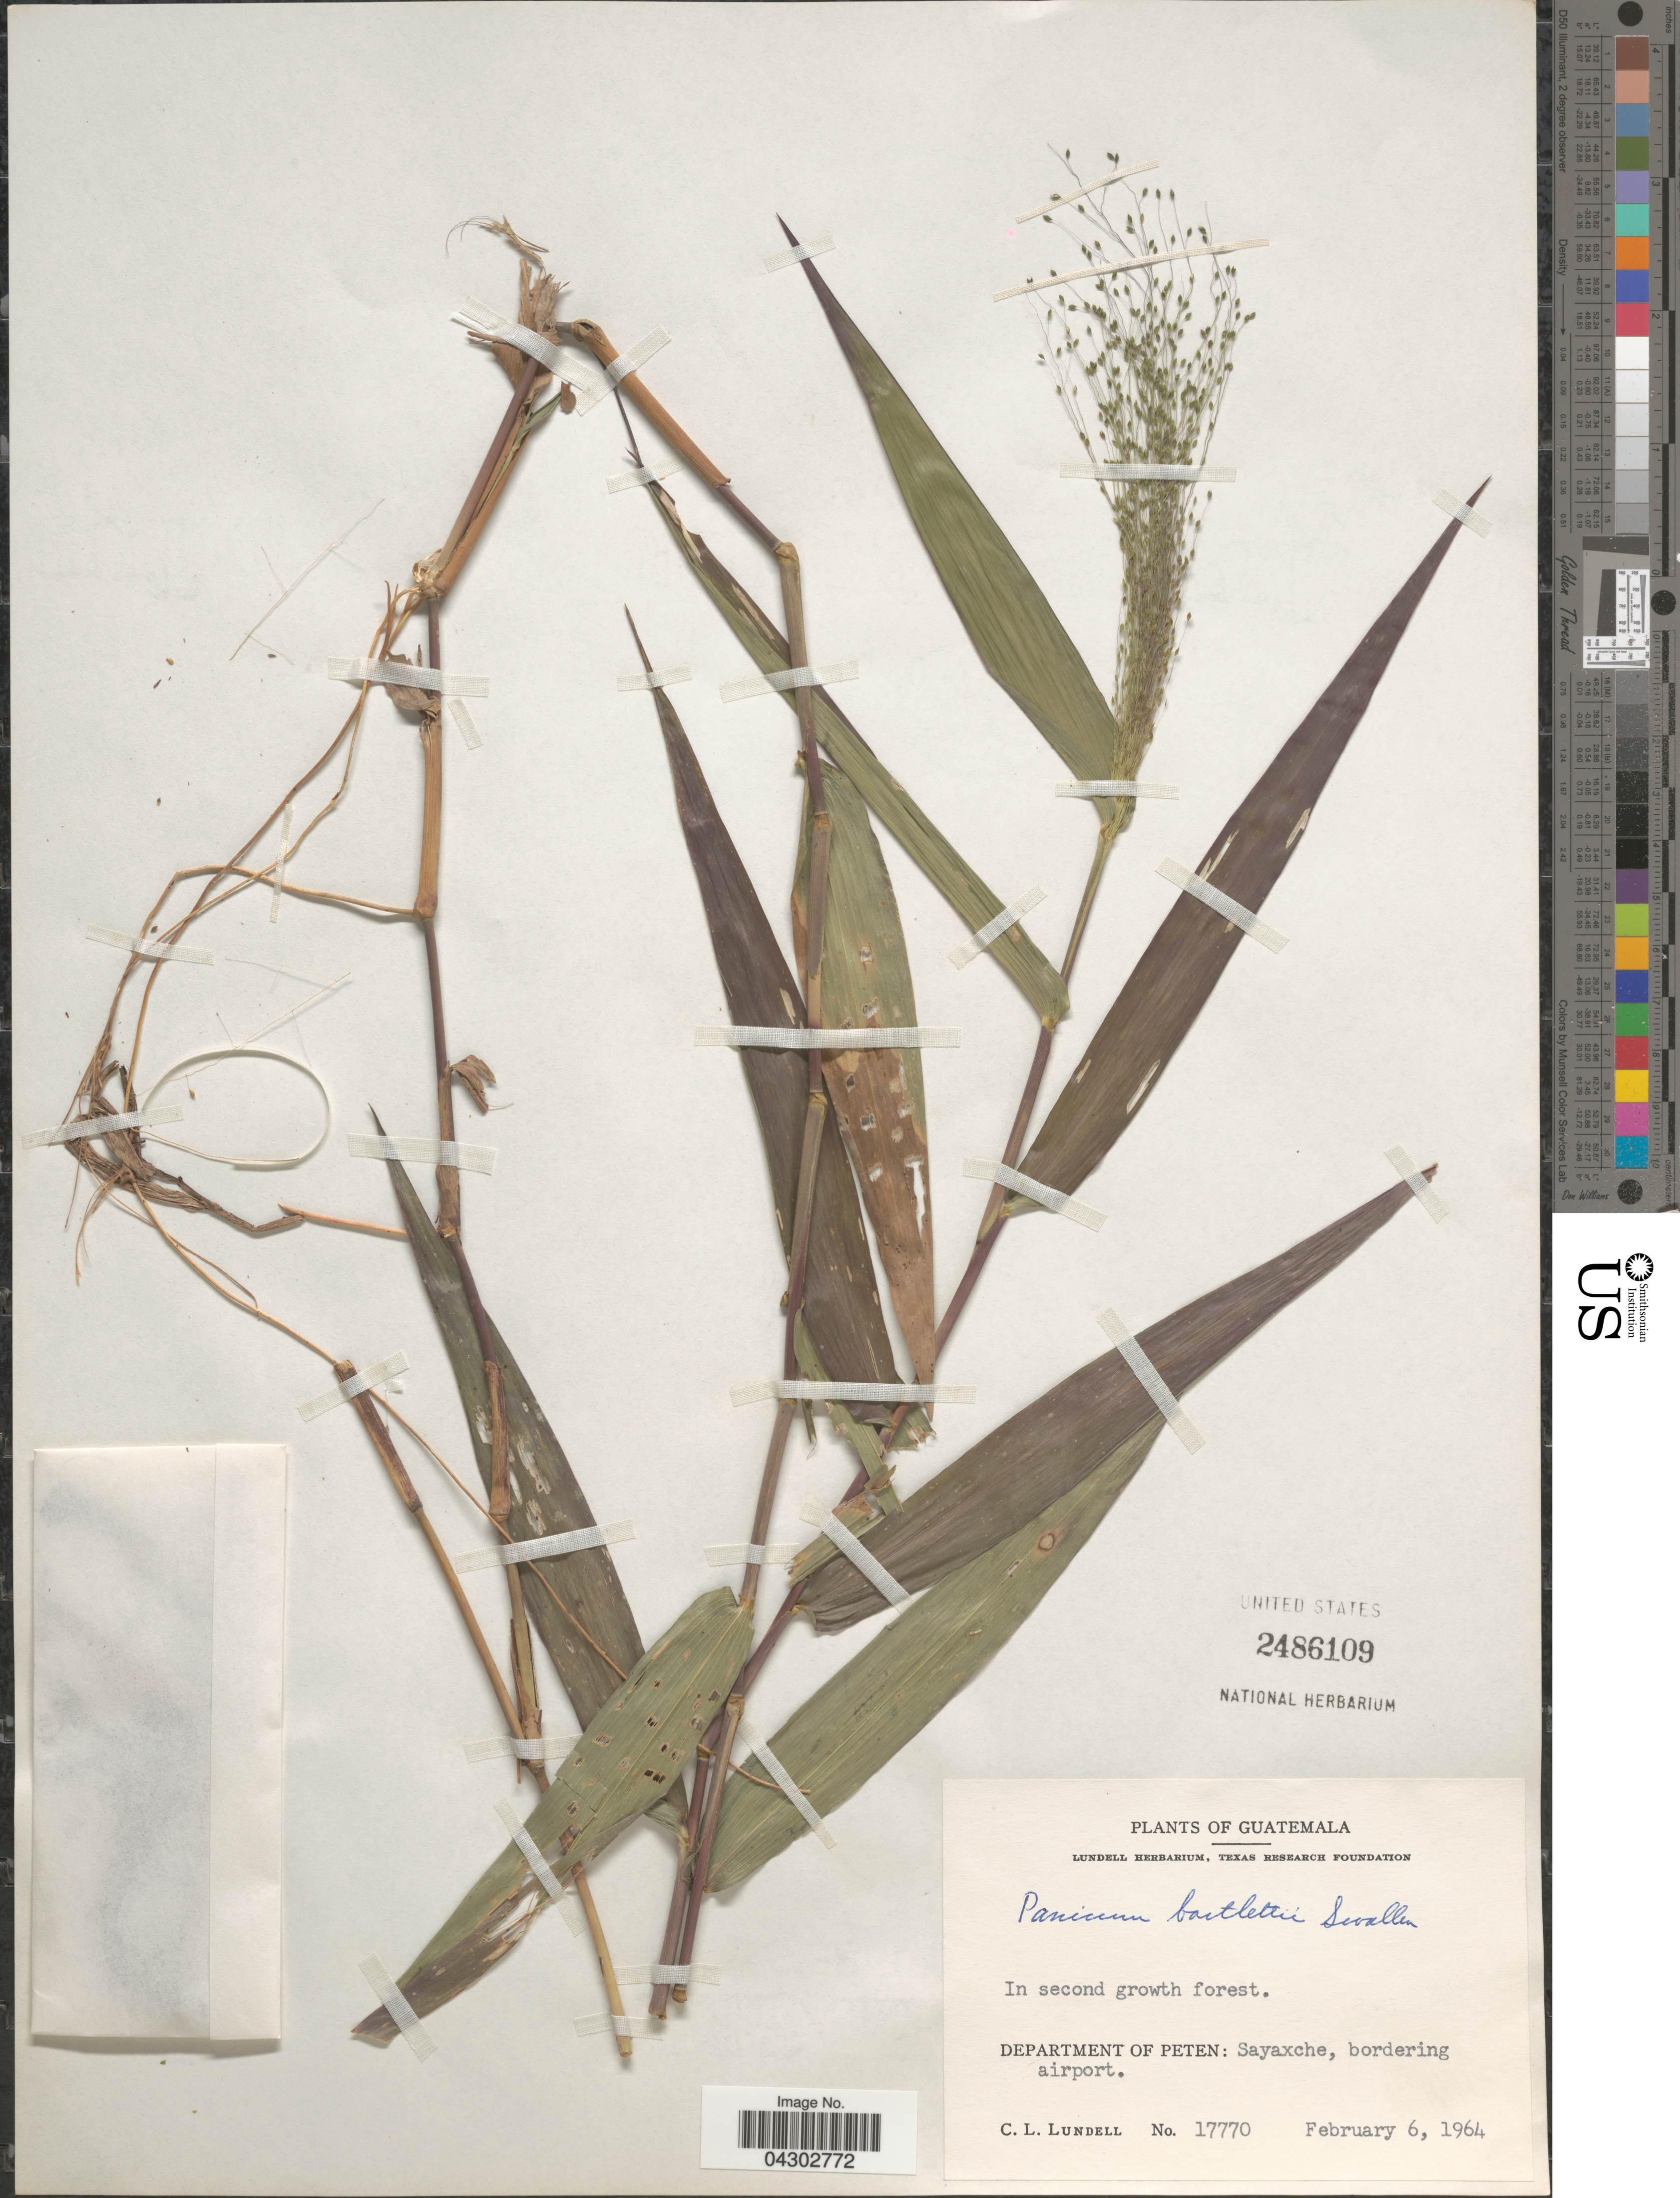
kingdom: Plantae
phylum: Tracheophyta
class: Liliopsida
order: Poales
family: Poaceae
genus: Panicum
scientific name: Panicum bartlettii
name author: Swallen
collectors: C. L. Lundell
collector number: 17770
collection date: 1964-02-06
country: Guatemala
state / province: El Peten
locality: Department of Peten: Sayaxche, bordering airport.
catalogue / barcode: US 2486109